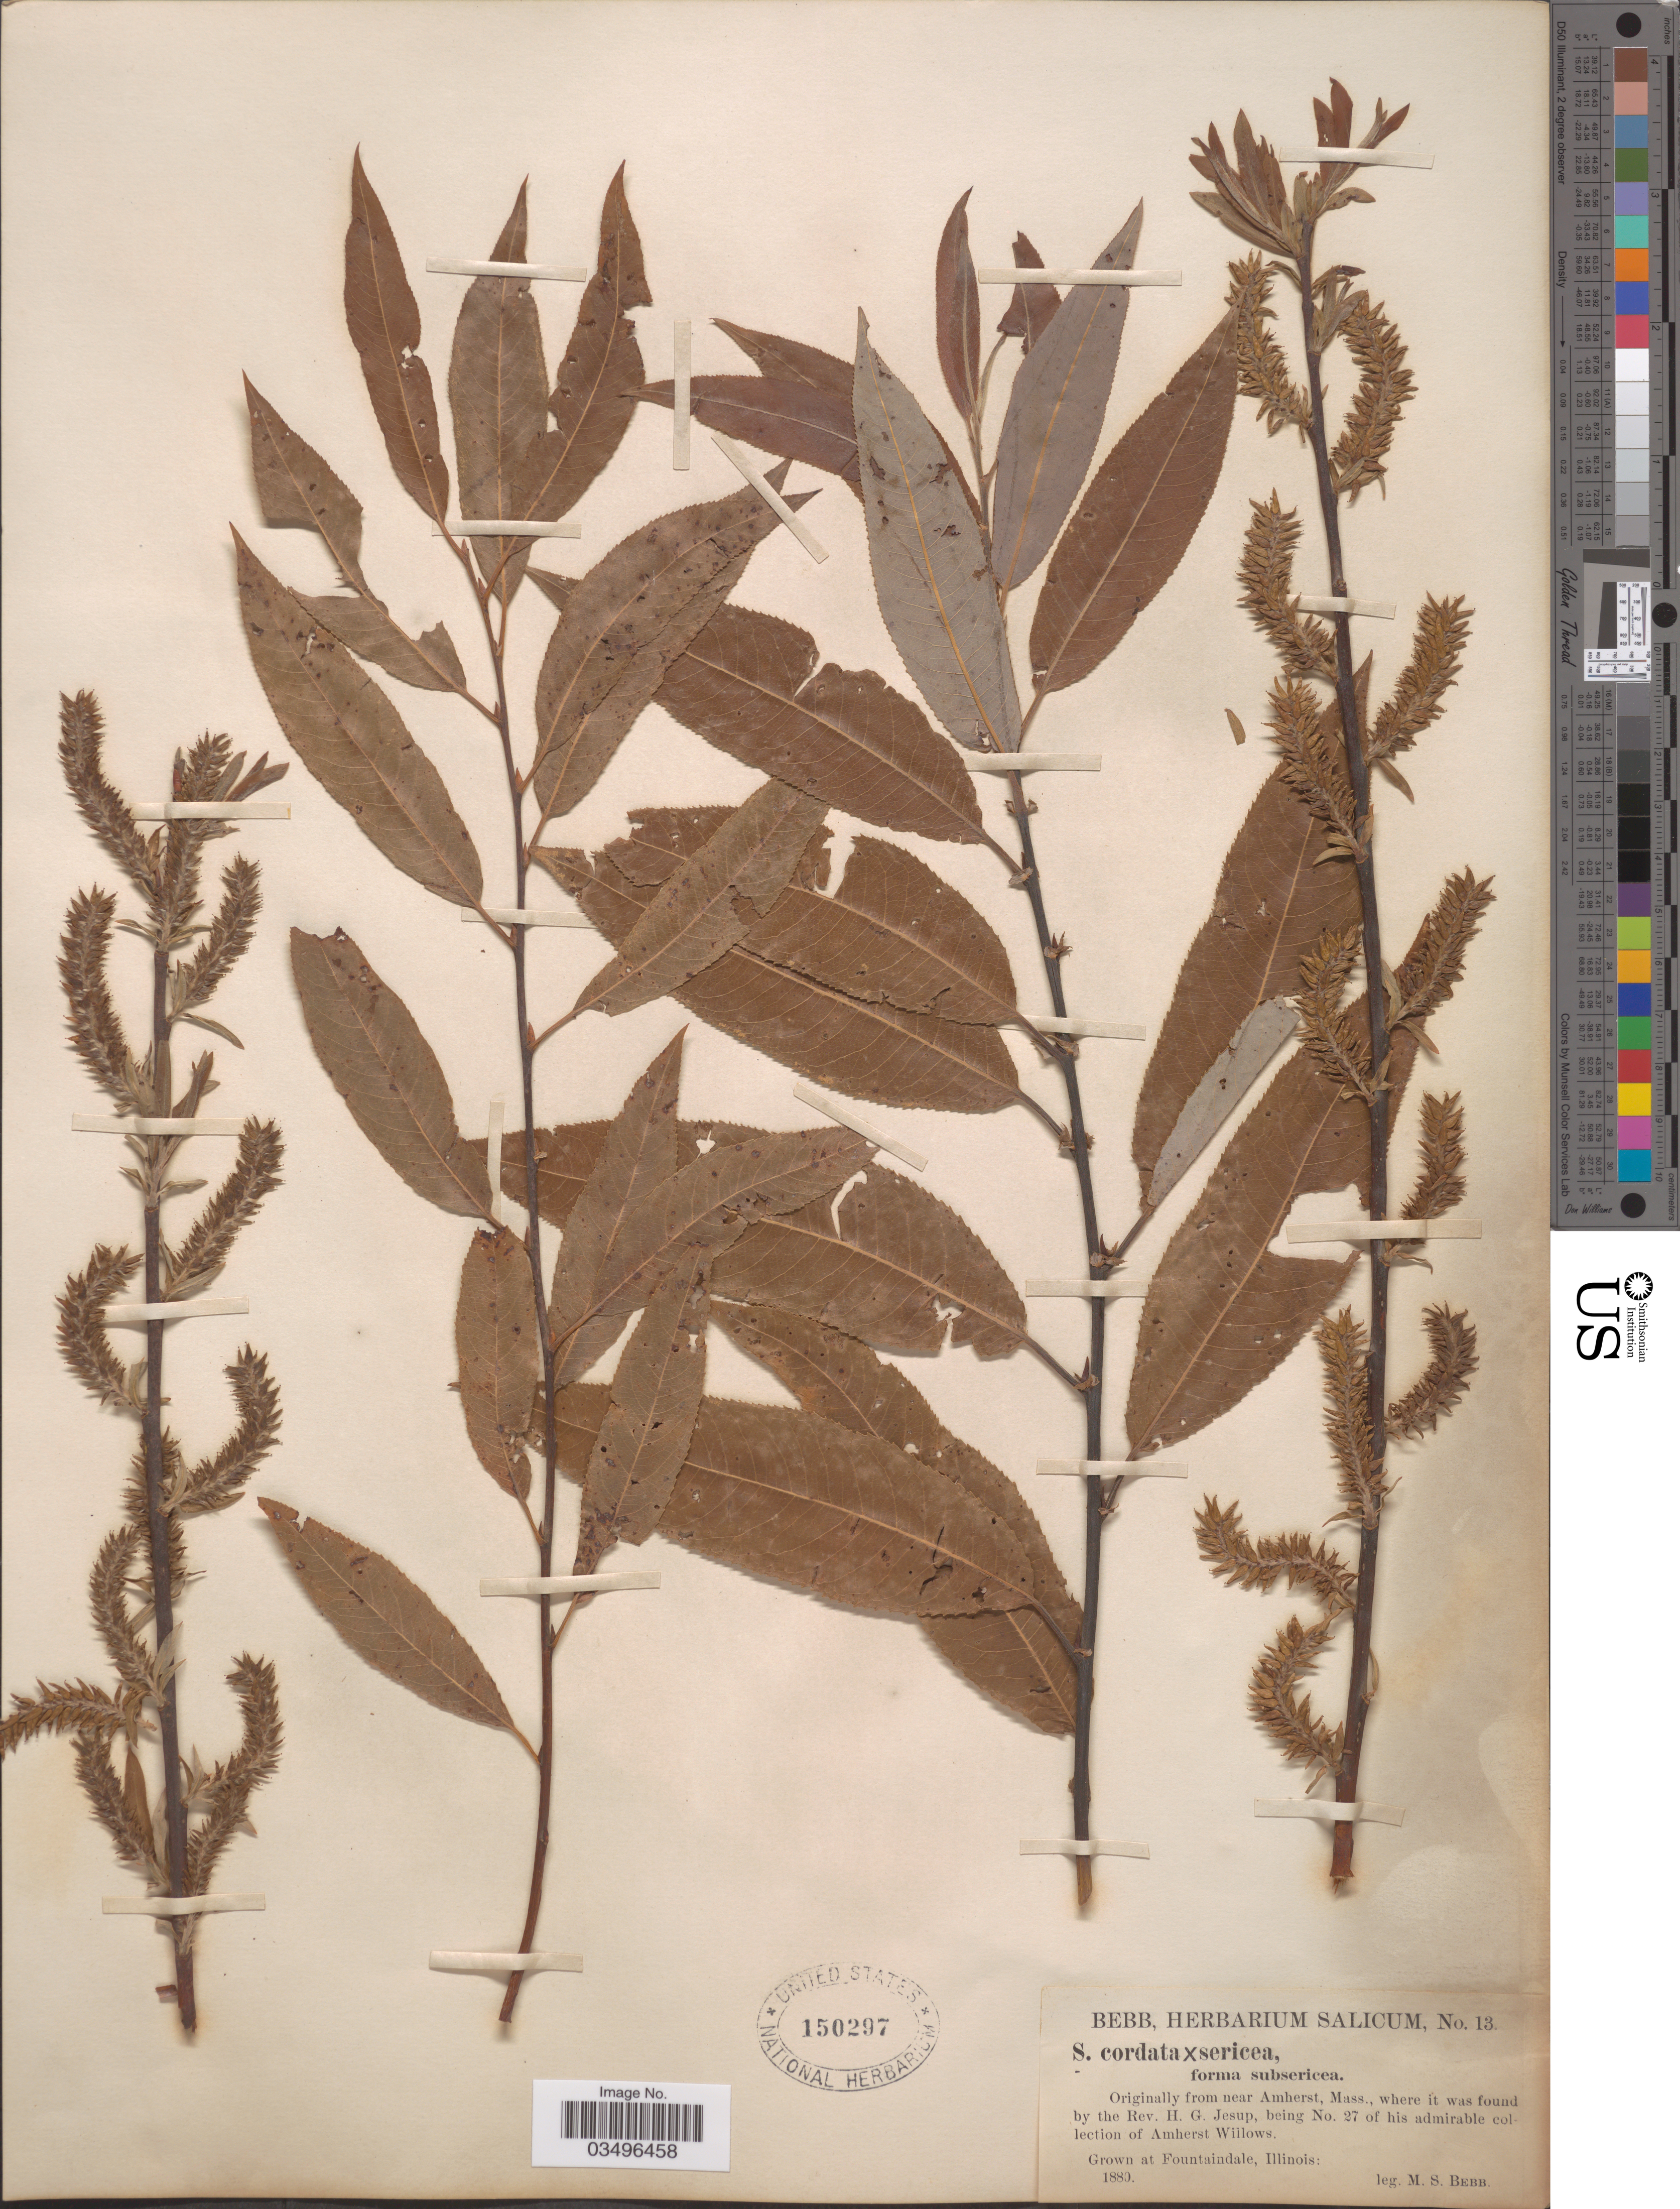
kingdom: Plantae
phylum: Tracheophyta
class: Magnoliopsida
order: Malpighiales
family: Salicaceae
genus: Salix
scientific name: Salix cordata x S. sericea Marshall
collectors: M. Bebb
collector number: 13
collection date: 1880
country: United States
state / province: Illinois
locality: Grown at Fountaindale.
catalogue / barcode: US 150297